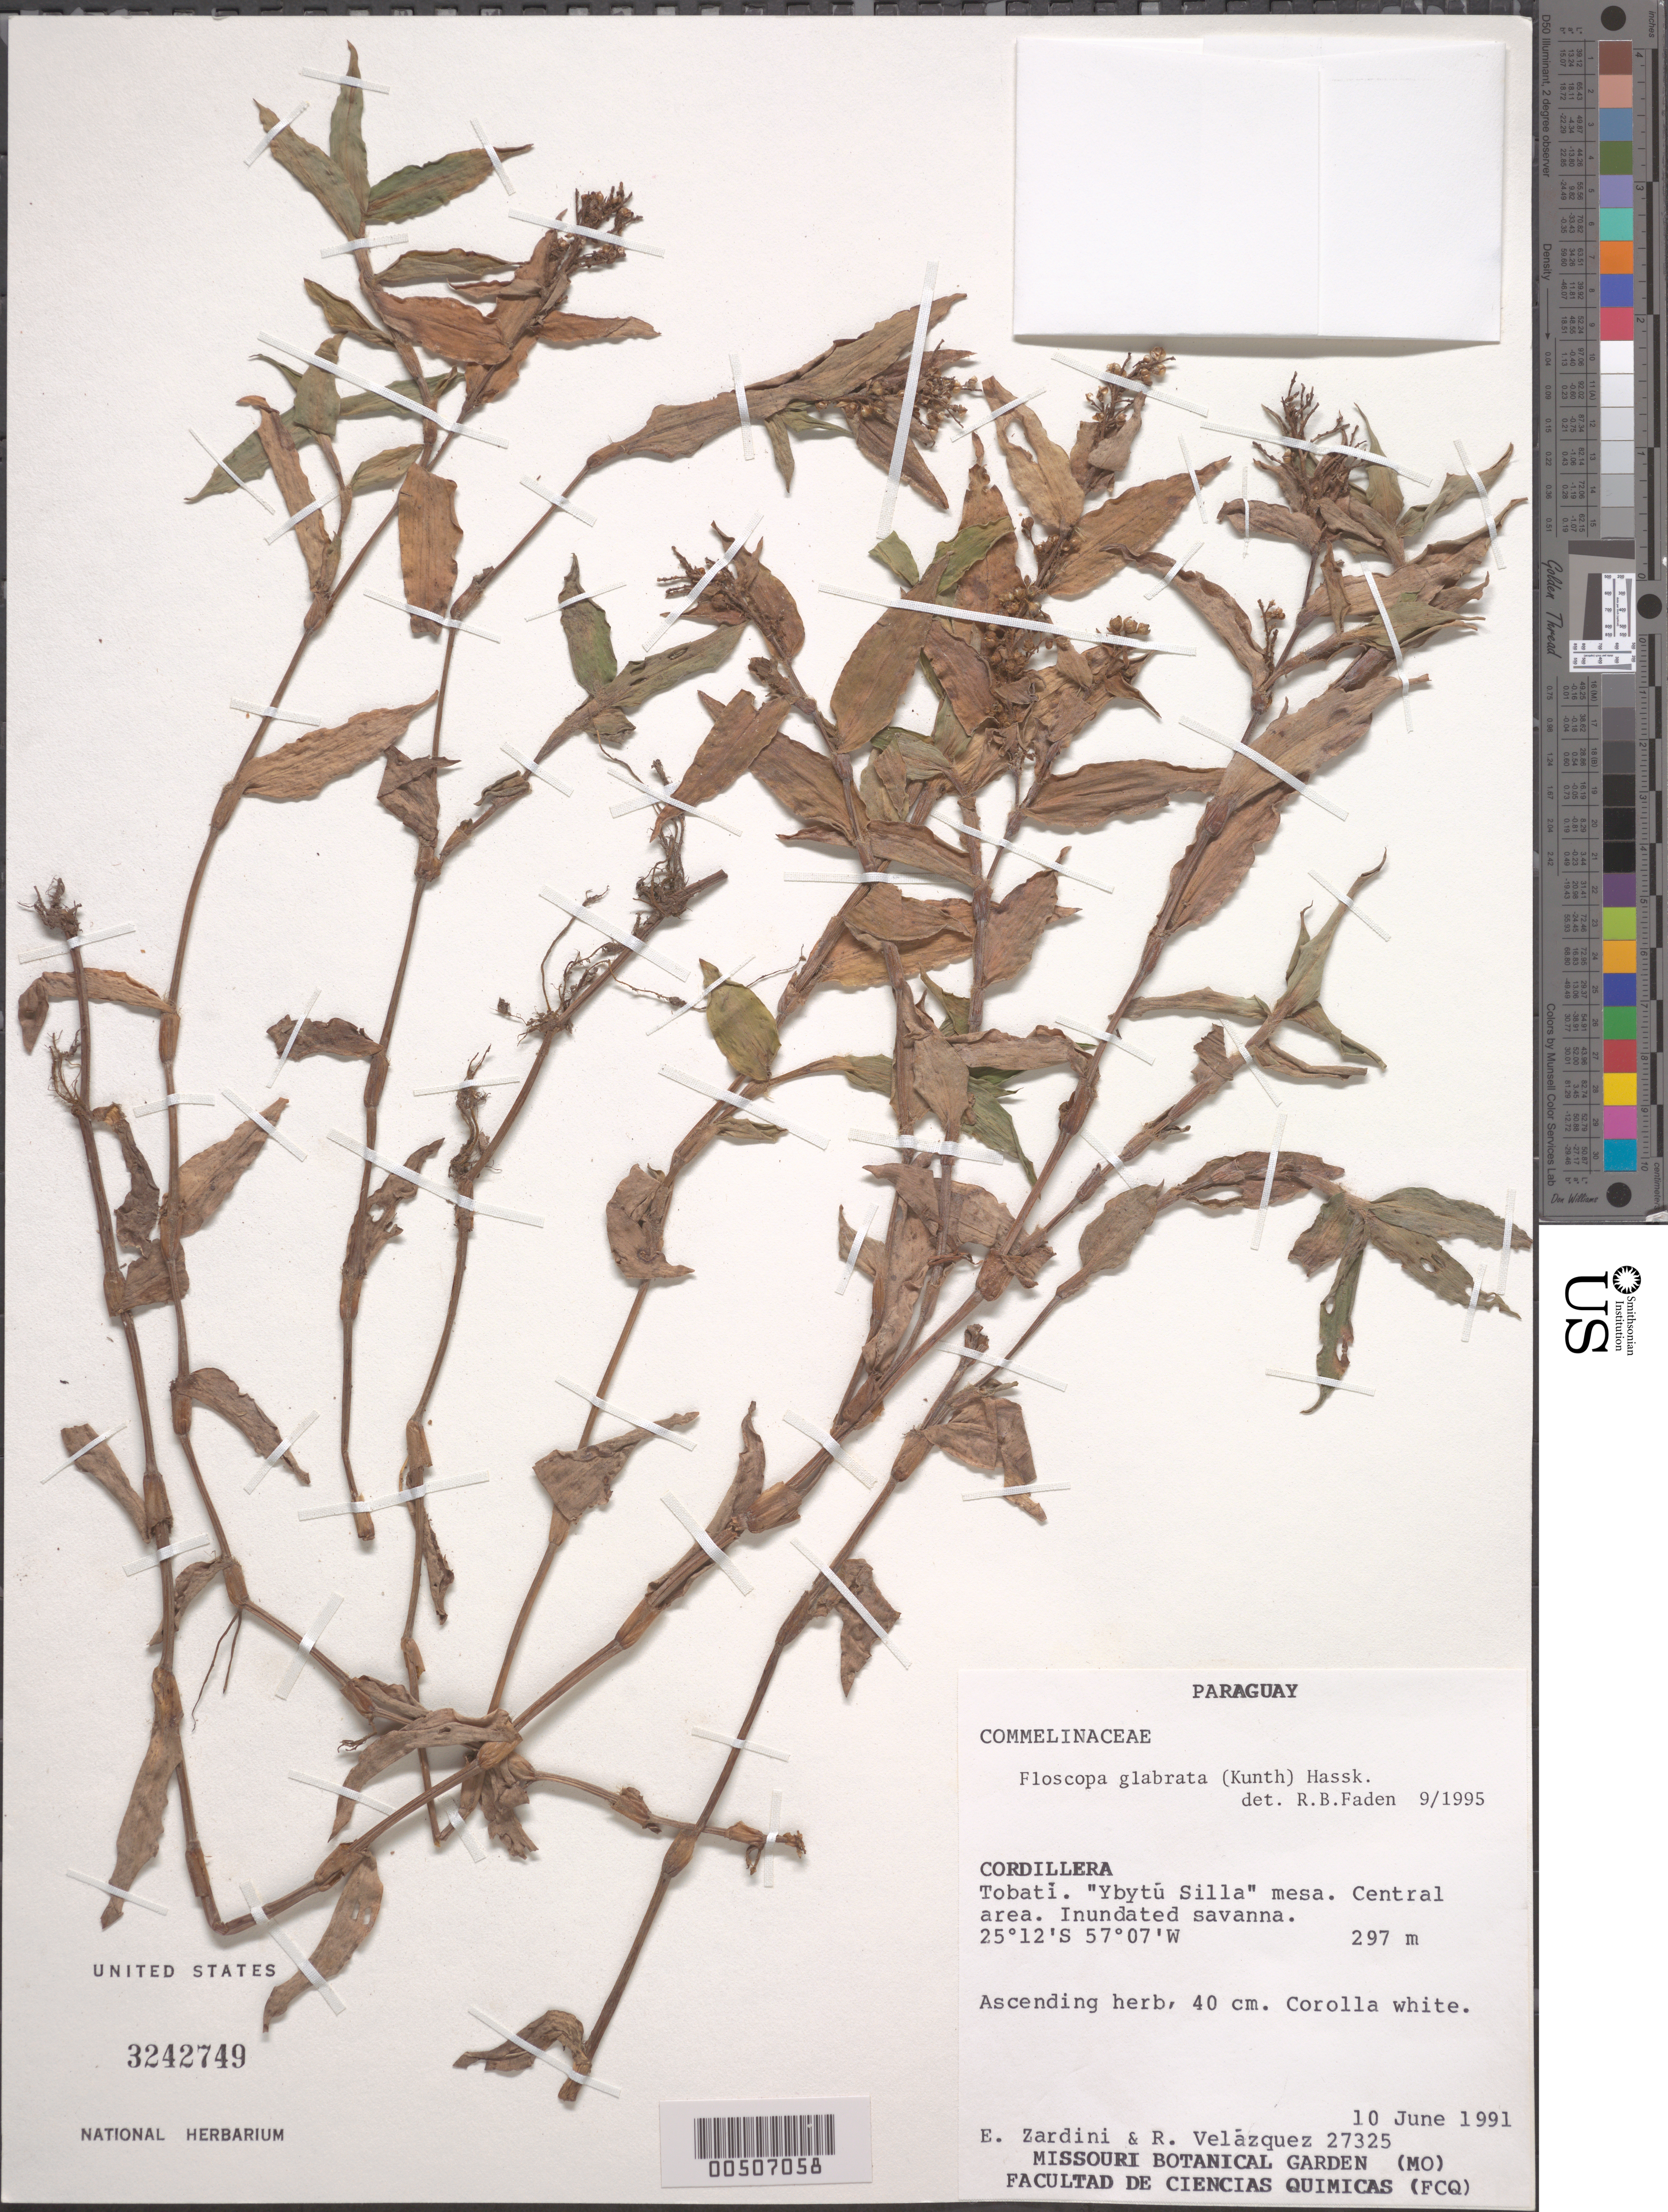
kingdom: Plantae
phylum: Tracheophyta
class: Liliopsida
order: Commelinales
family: Commelinaceae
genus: Floscopa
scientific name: Floscopa glabrata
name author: (Kunth) Hassk.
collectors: E. M. Zardini & R. Velasquez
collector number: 27325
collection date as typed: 10 Jun 1991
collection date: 1991-06-10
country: Paraguay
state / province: Cordillera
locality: Tobati, Ybytu Silla Mesa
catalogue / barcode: US 3242749